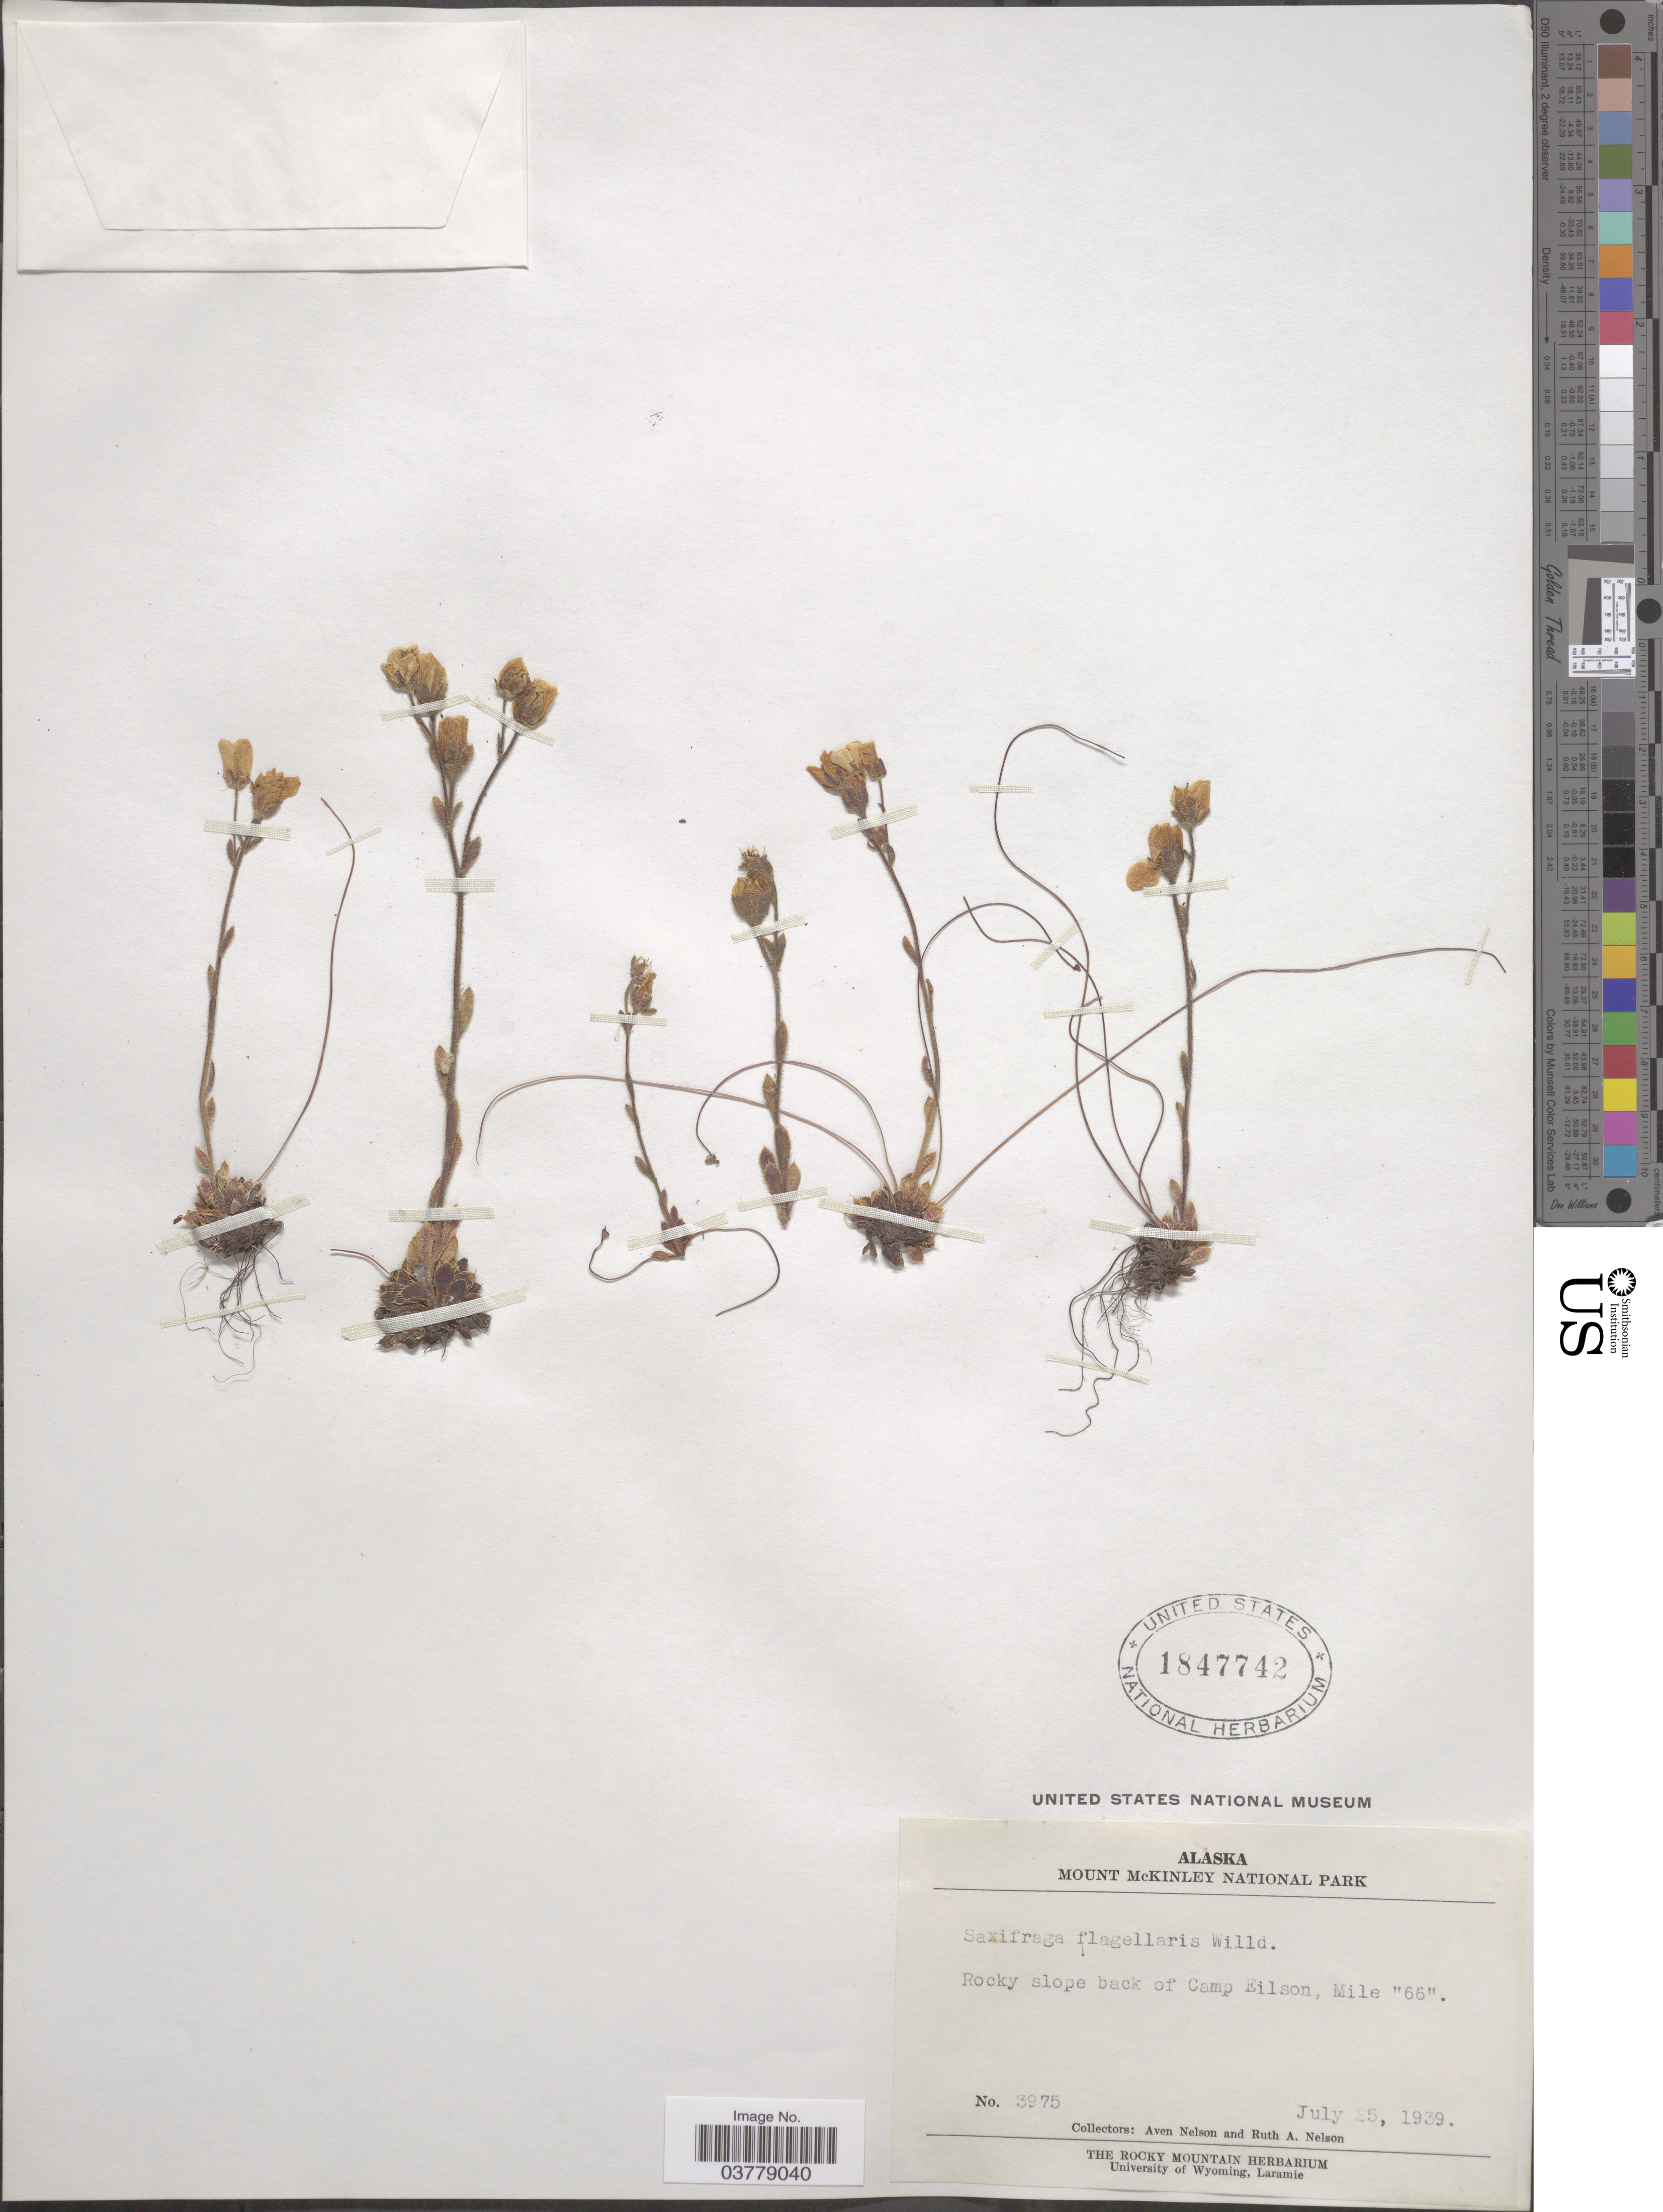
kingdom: Plantae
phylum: Tracheophyta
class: Magnoliopsida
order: Saxifragales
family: Saxifragaceae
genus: Saxifraga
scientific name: Saxifraga flagellaris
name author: Willd. ex Sternb.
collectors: A. Nelson & R. A. Nelson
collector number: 3975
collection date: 1939-07-25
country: United States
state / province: Alaska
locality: Mount McKinley National Park. Rocky slope back of Camp Eilson, Mile "66".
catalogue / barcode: US 1847742